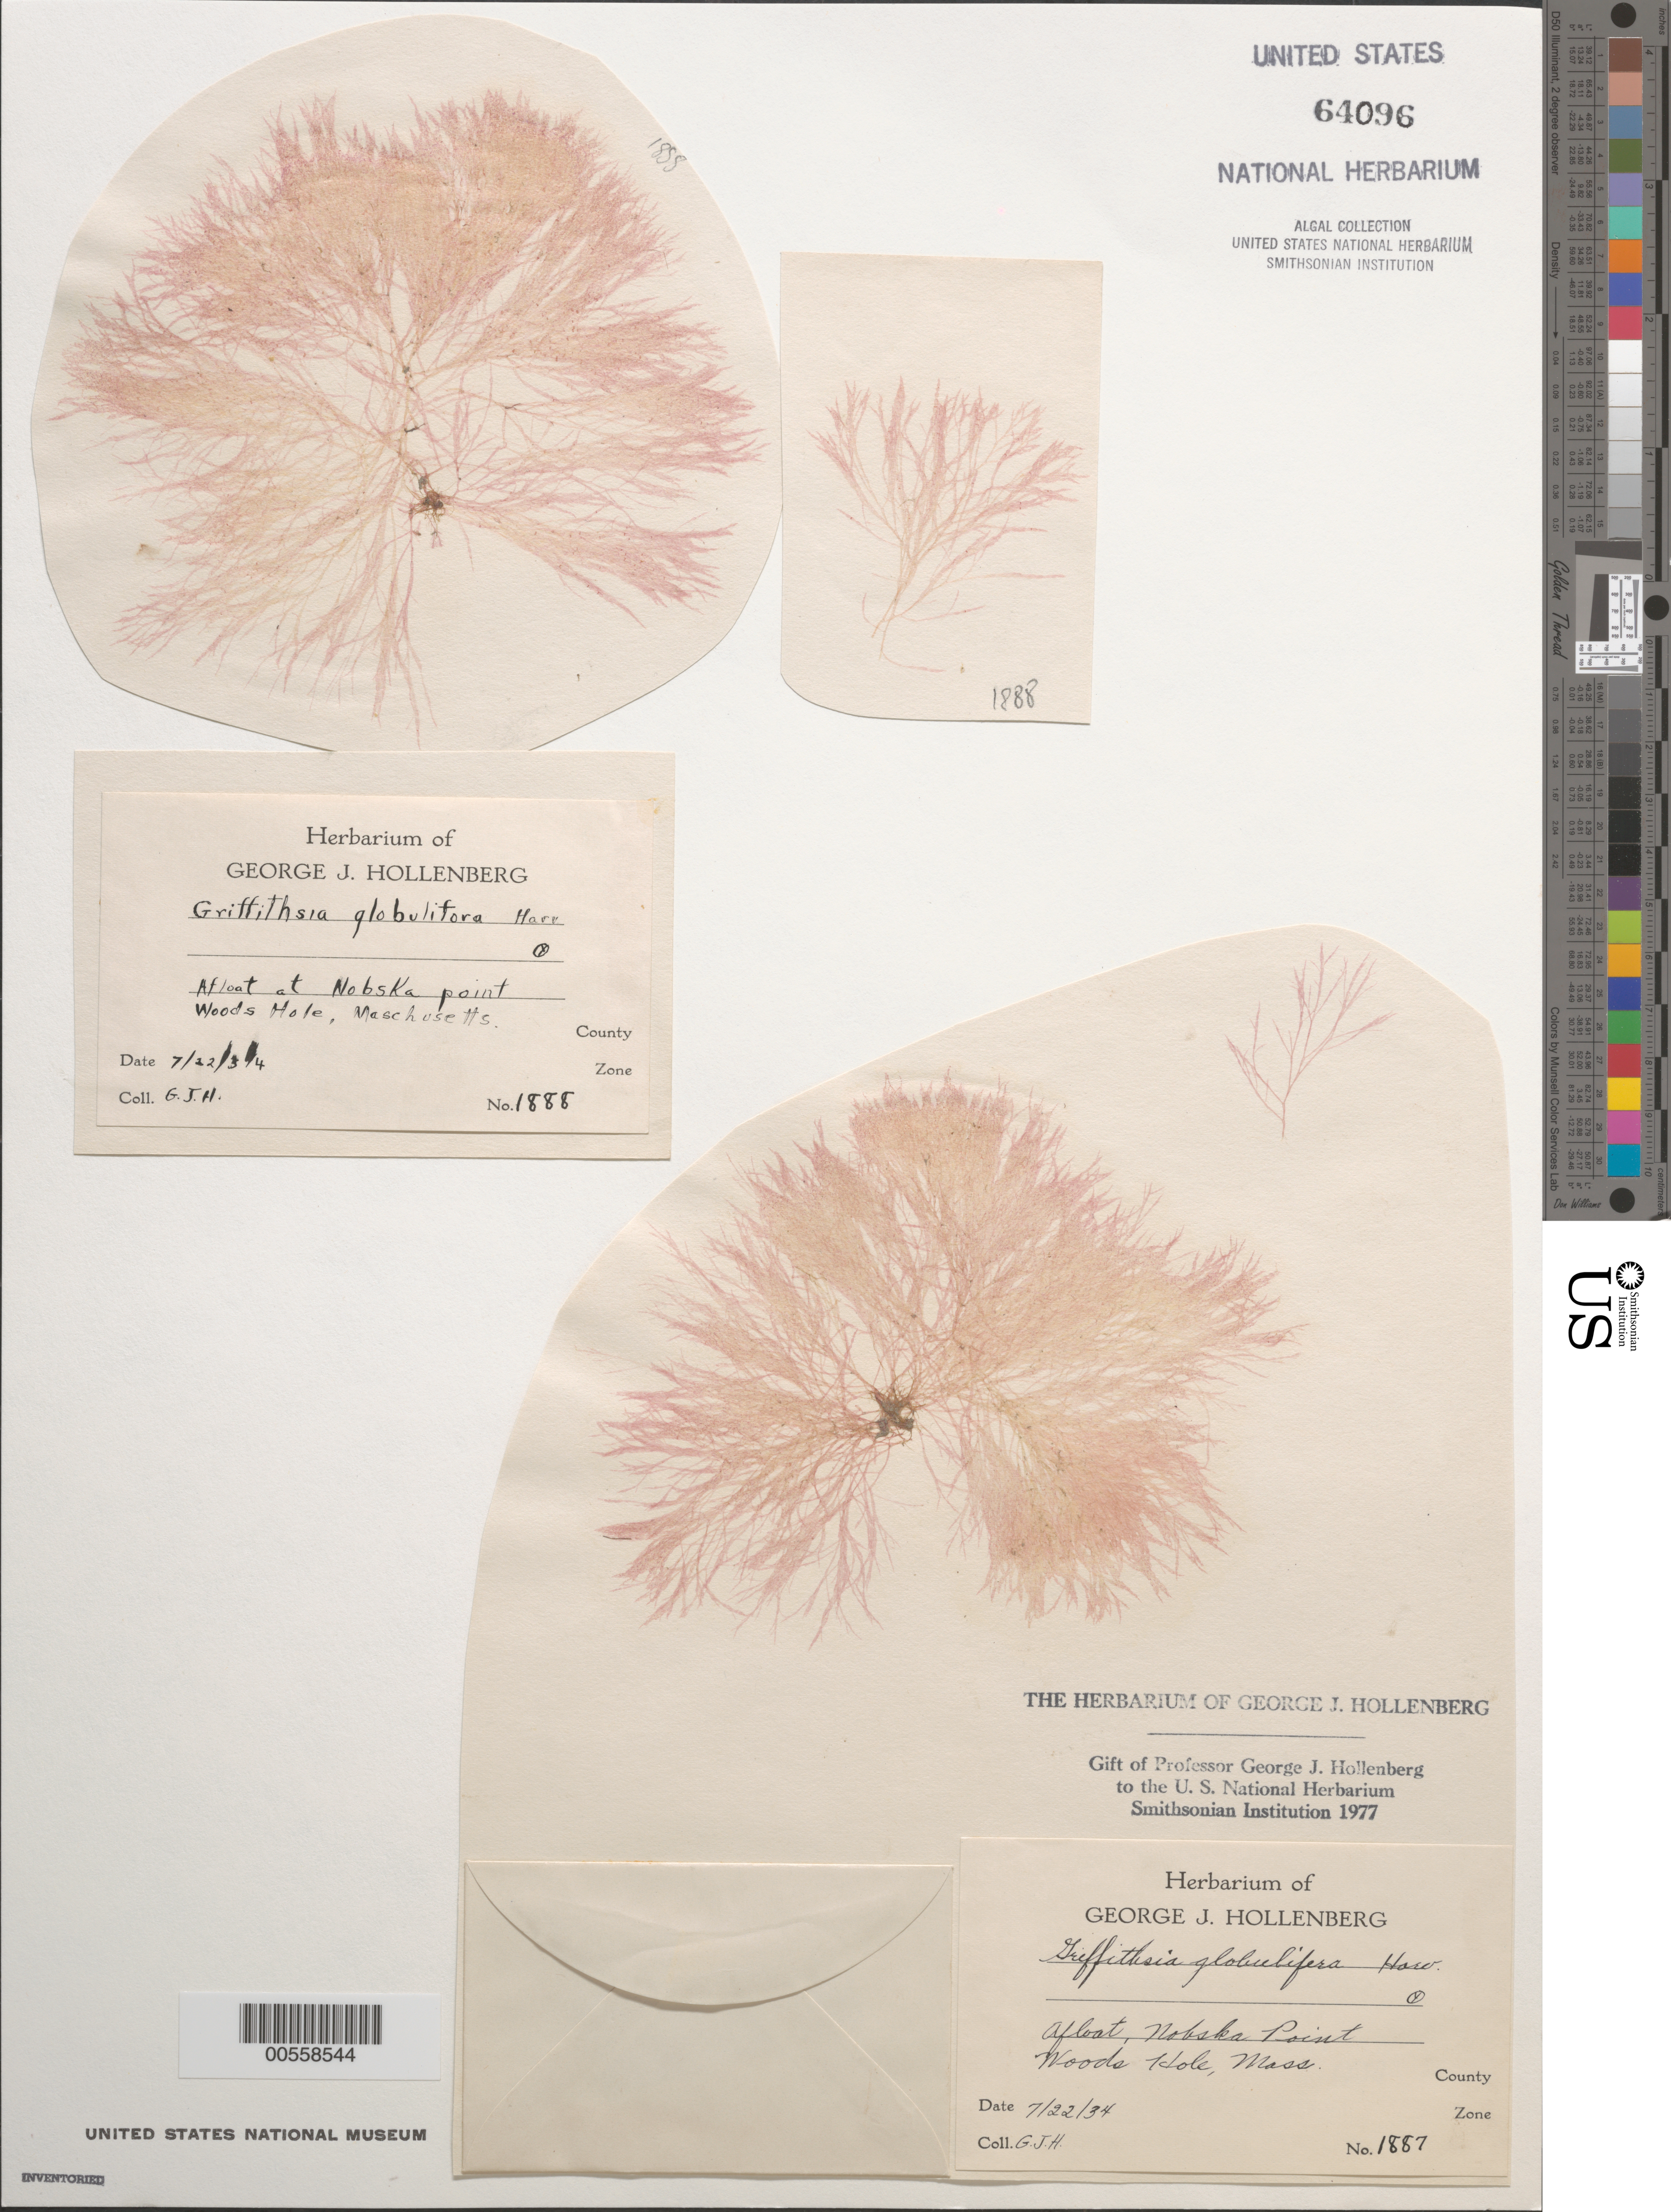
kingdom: Plantae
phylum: Rhodophyta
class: Florideophyceae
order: Ceramiales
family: Wrangeliaceae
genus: Griffithsia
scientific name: Griffithsia globulifera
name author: Harv. ex Kütz.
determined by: Hollenberg, George J.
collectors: G. Hollenberg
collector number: GJH 1887 & GJH 1888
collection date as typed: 22 Jul 1934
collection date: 1934-07-22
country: United States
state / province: Massachusetts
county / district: Barnstable County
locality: Nobska Point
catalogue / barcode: US 64096